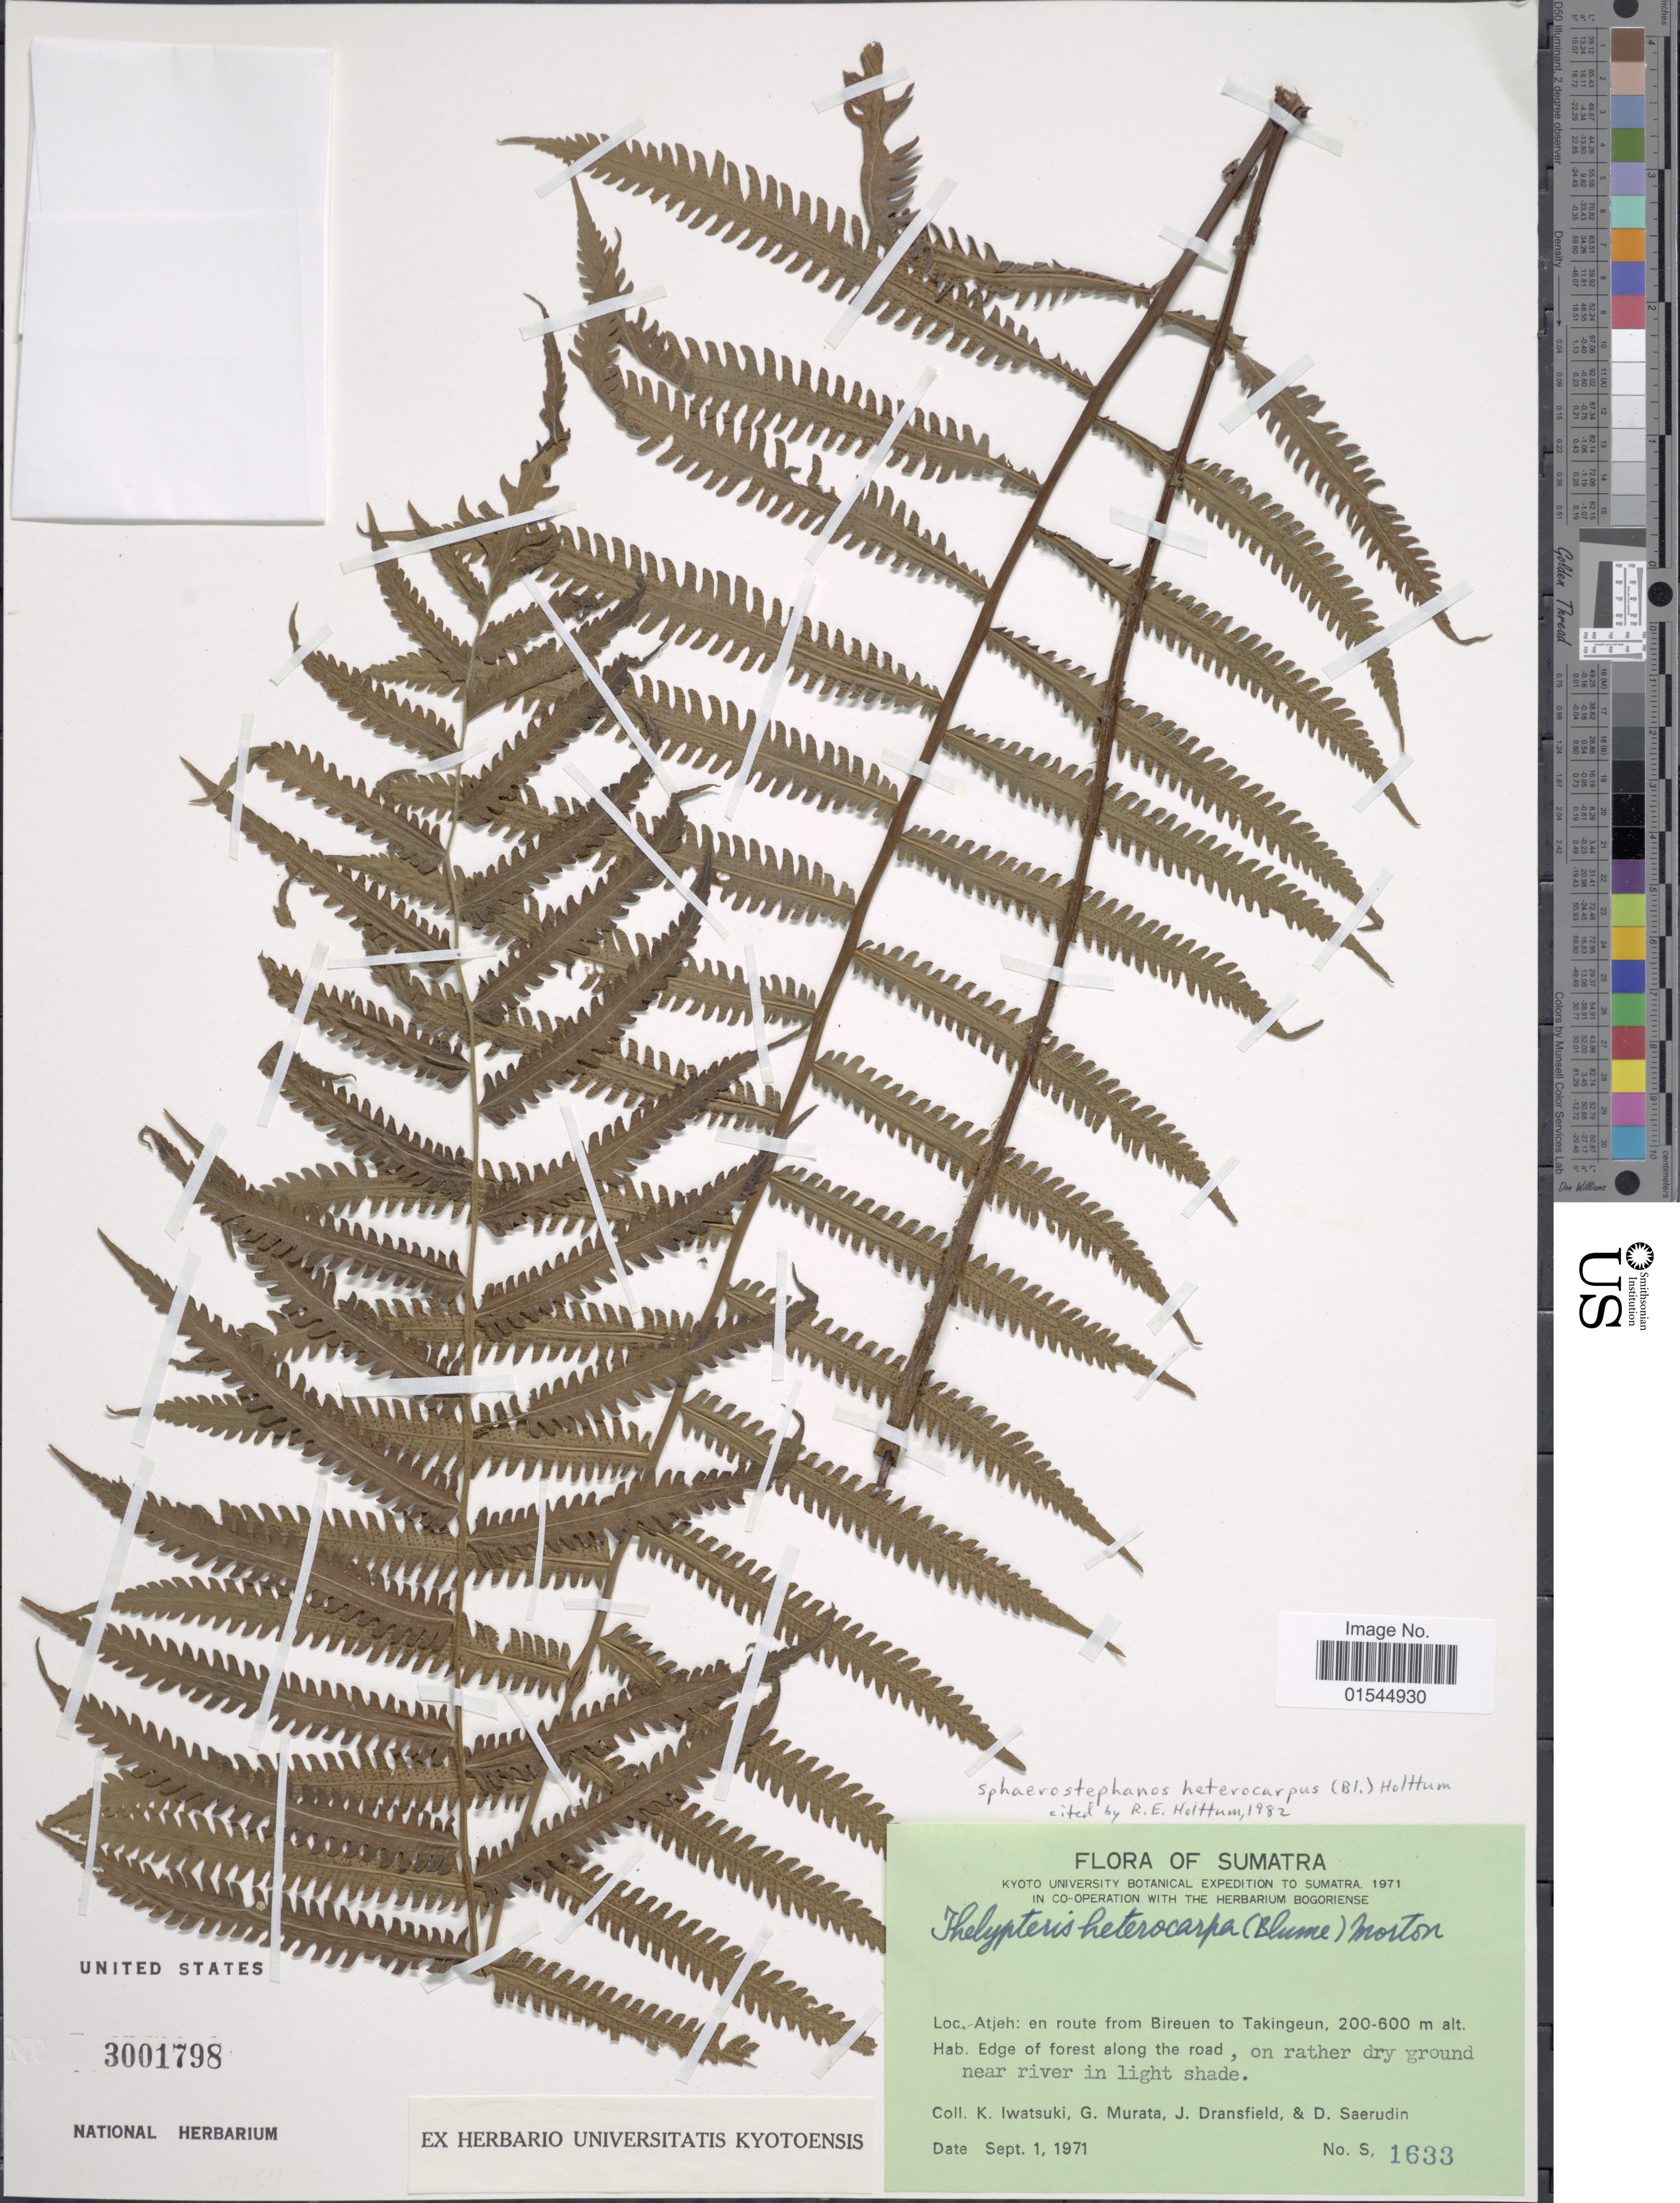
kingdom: Plantae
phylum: Tracheophyta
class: Polypodiopsida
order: Polypodiales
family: Thelypteridaceae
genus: Sphaerostephanos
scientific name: Sphaerostephanos heterocarpus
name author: (Blume) Holttum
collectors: K. Iwatsuki, G. Murata, J. Dransfield & D. Saerudin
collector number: S1633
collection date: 1971-09-01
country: Indonesia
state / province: Sumatra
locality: Atjeh: en route from Bireuen to Takingeun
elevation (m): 200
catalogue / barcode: US 3001798